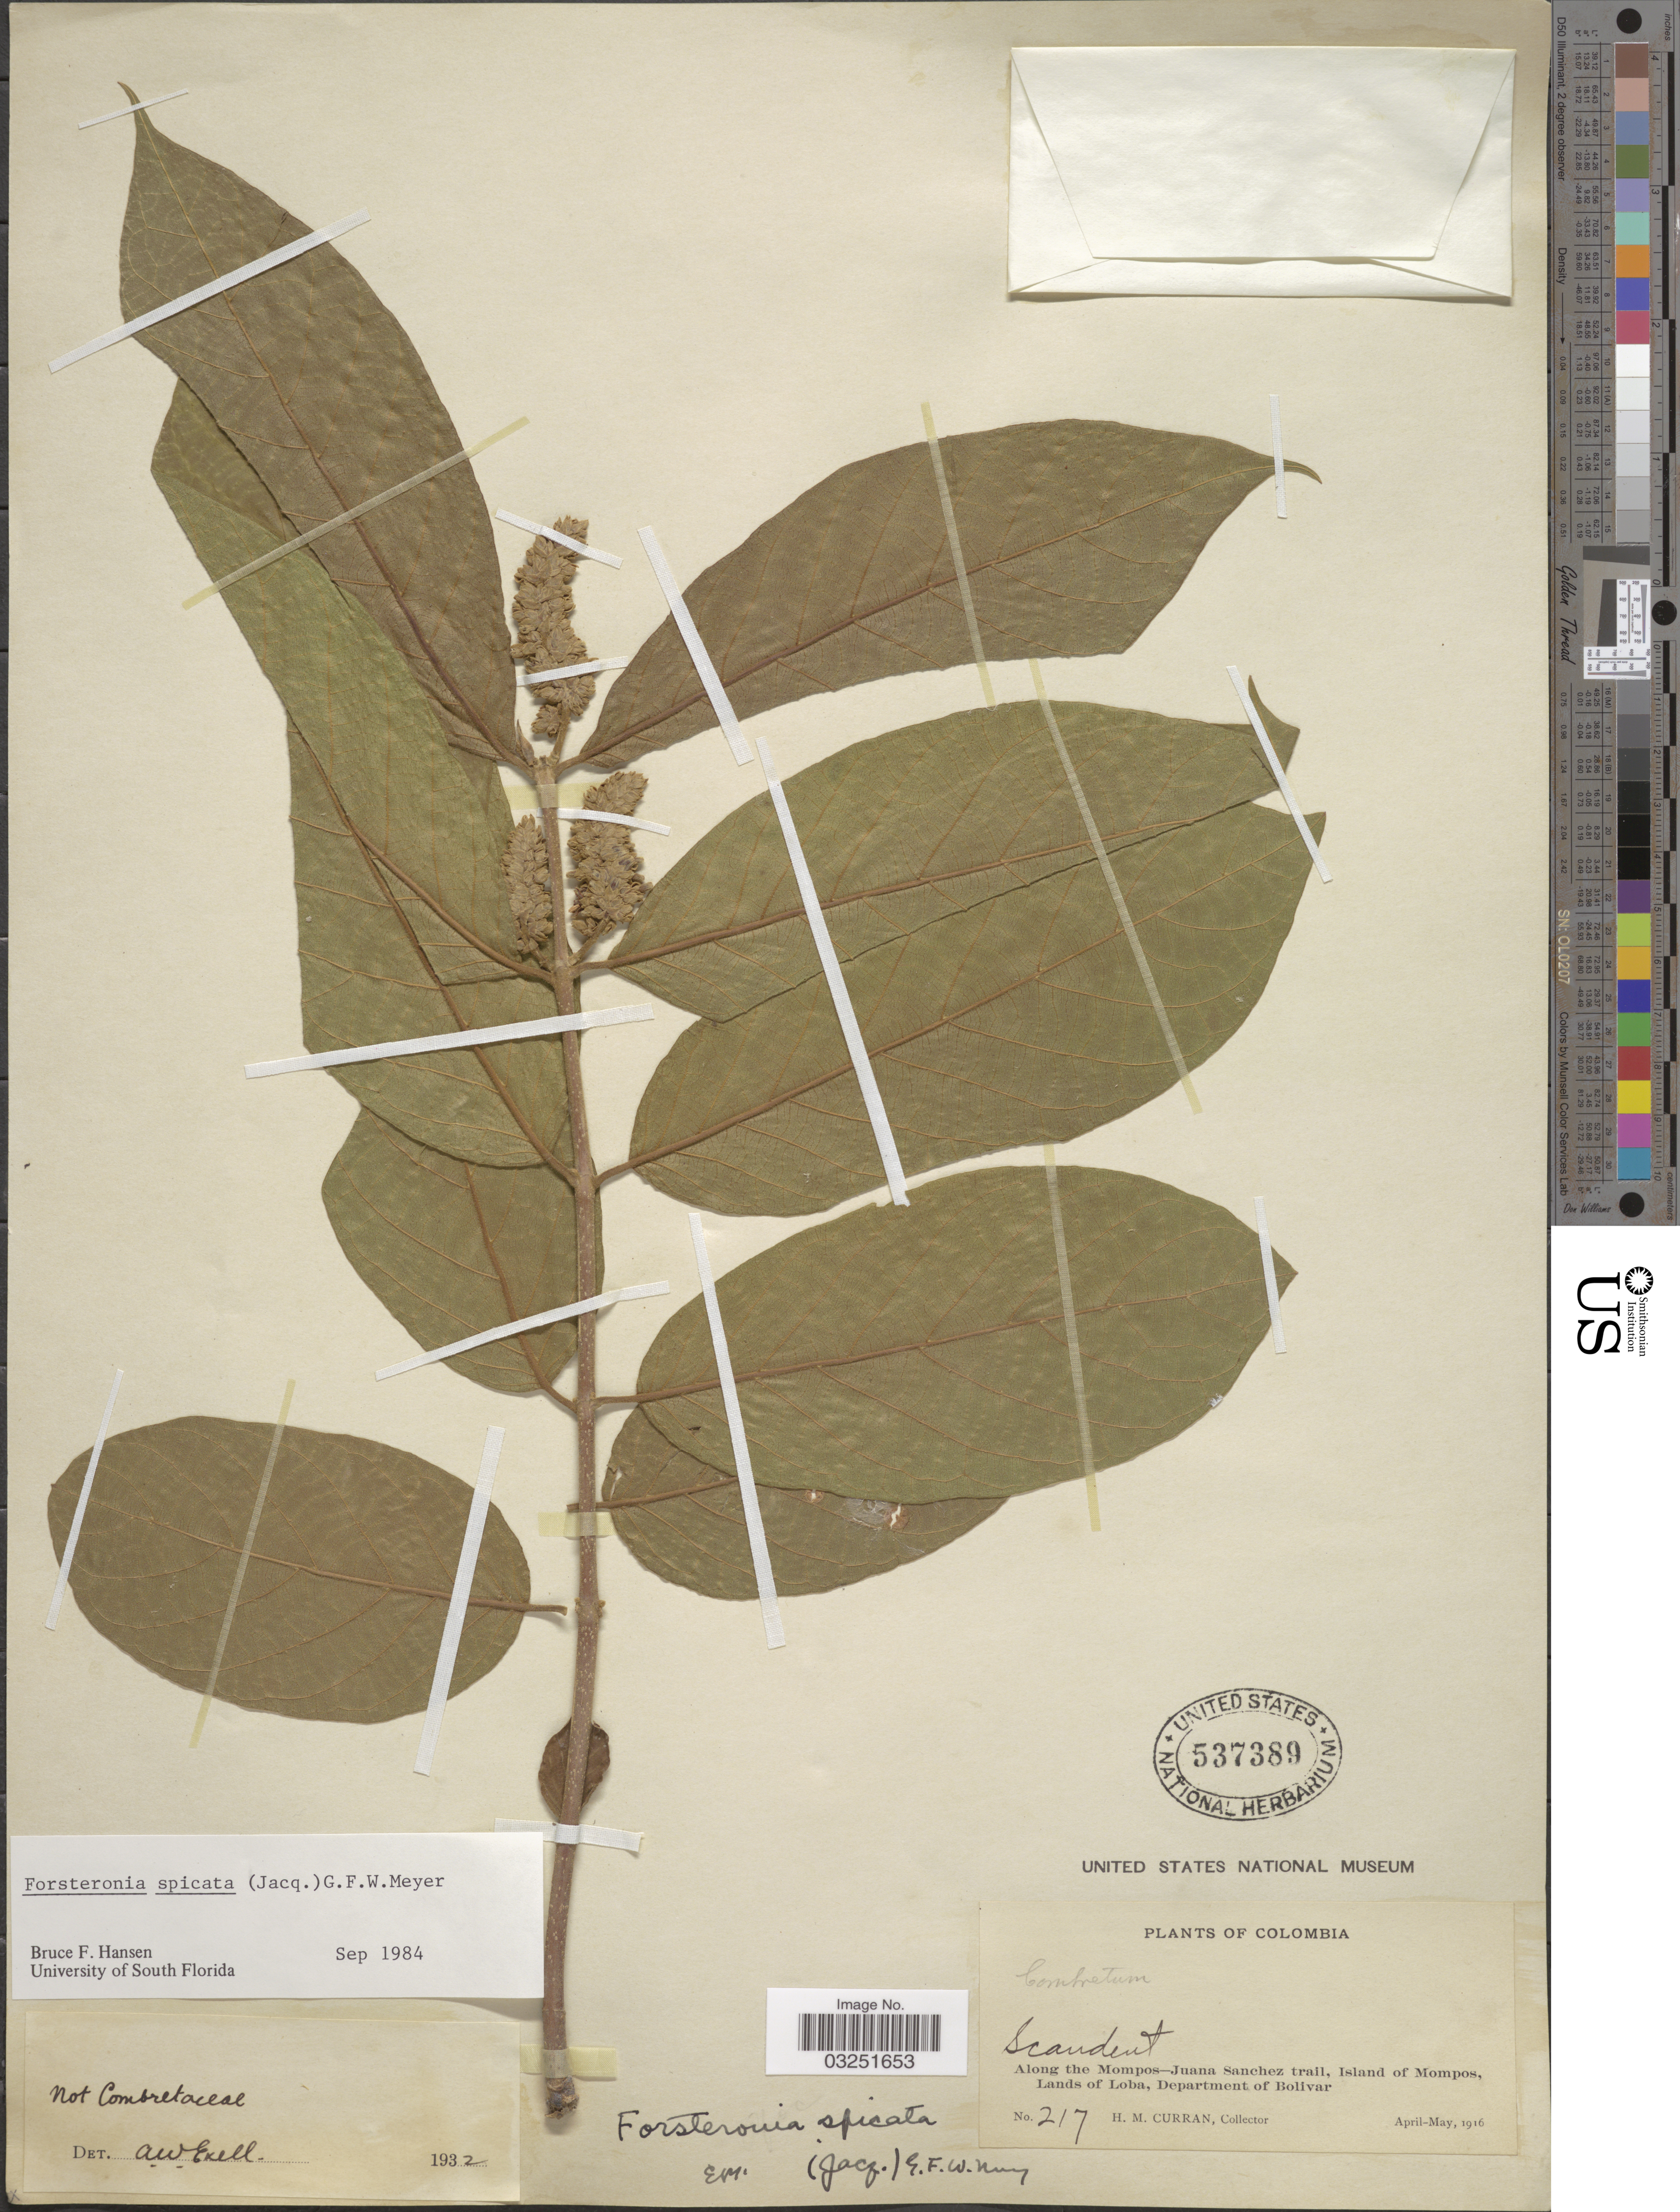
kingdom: Plantae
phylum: Tracheophyta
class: Magnoliopsida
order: Gentianales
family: Apocynaceae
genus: Forsteronia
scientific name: Forsteronia spicata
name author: (Jacq.) G. Mey.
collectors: H. M. Curran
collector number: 217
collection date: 1916-04/1916-05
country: Colombia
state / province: Bolívar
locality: Along the Mompos-Juana Sanchez trail, Island of Mompos, Lands of Loba, Department of Bolivar.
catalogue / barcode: US 537389